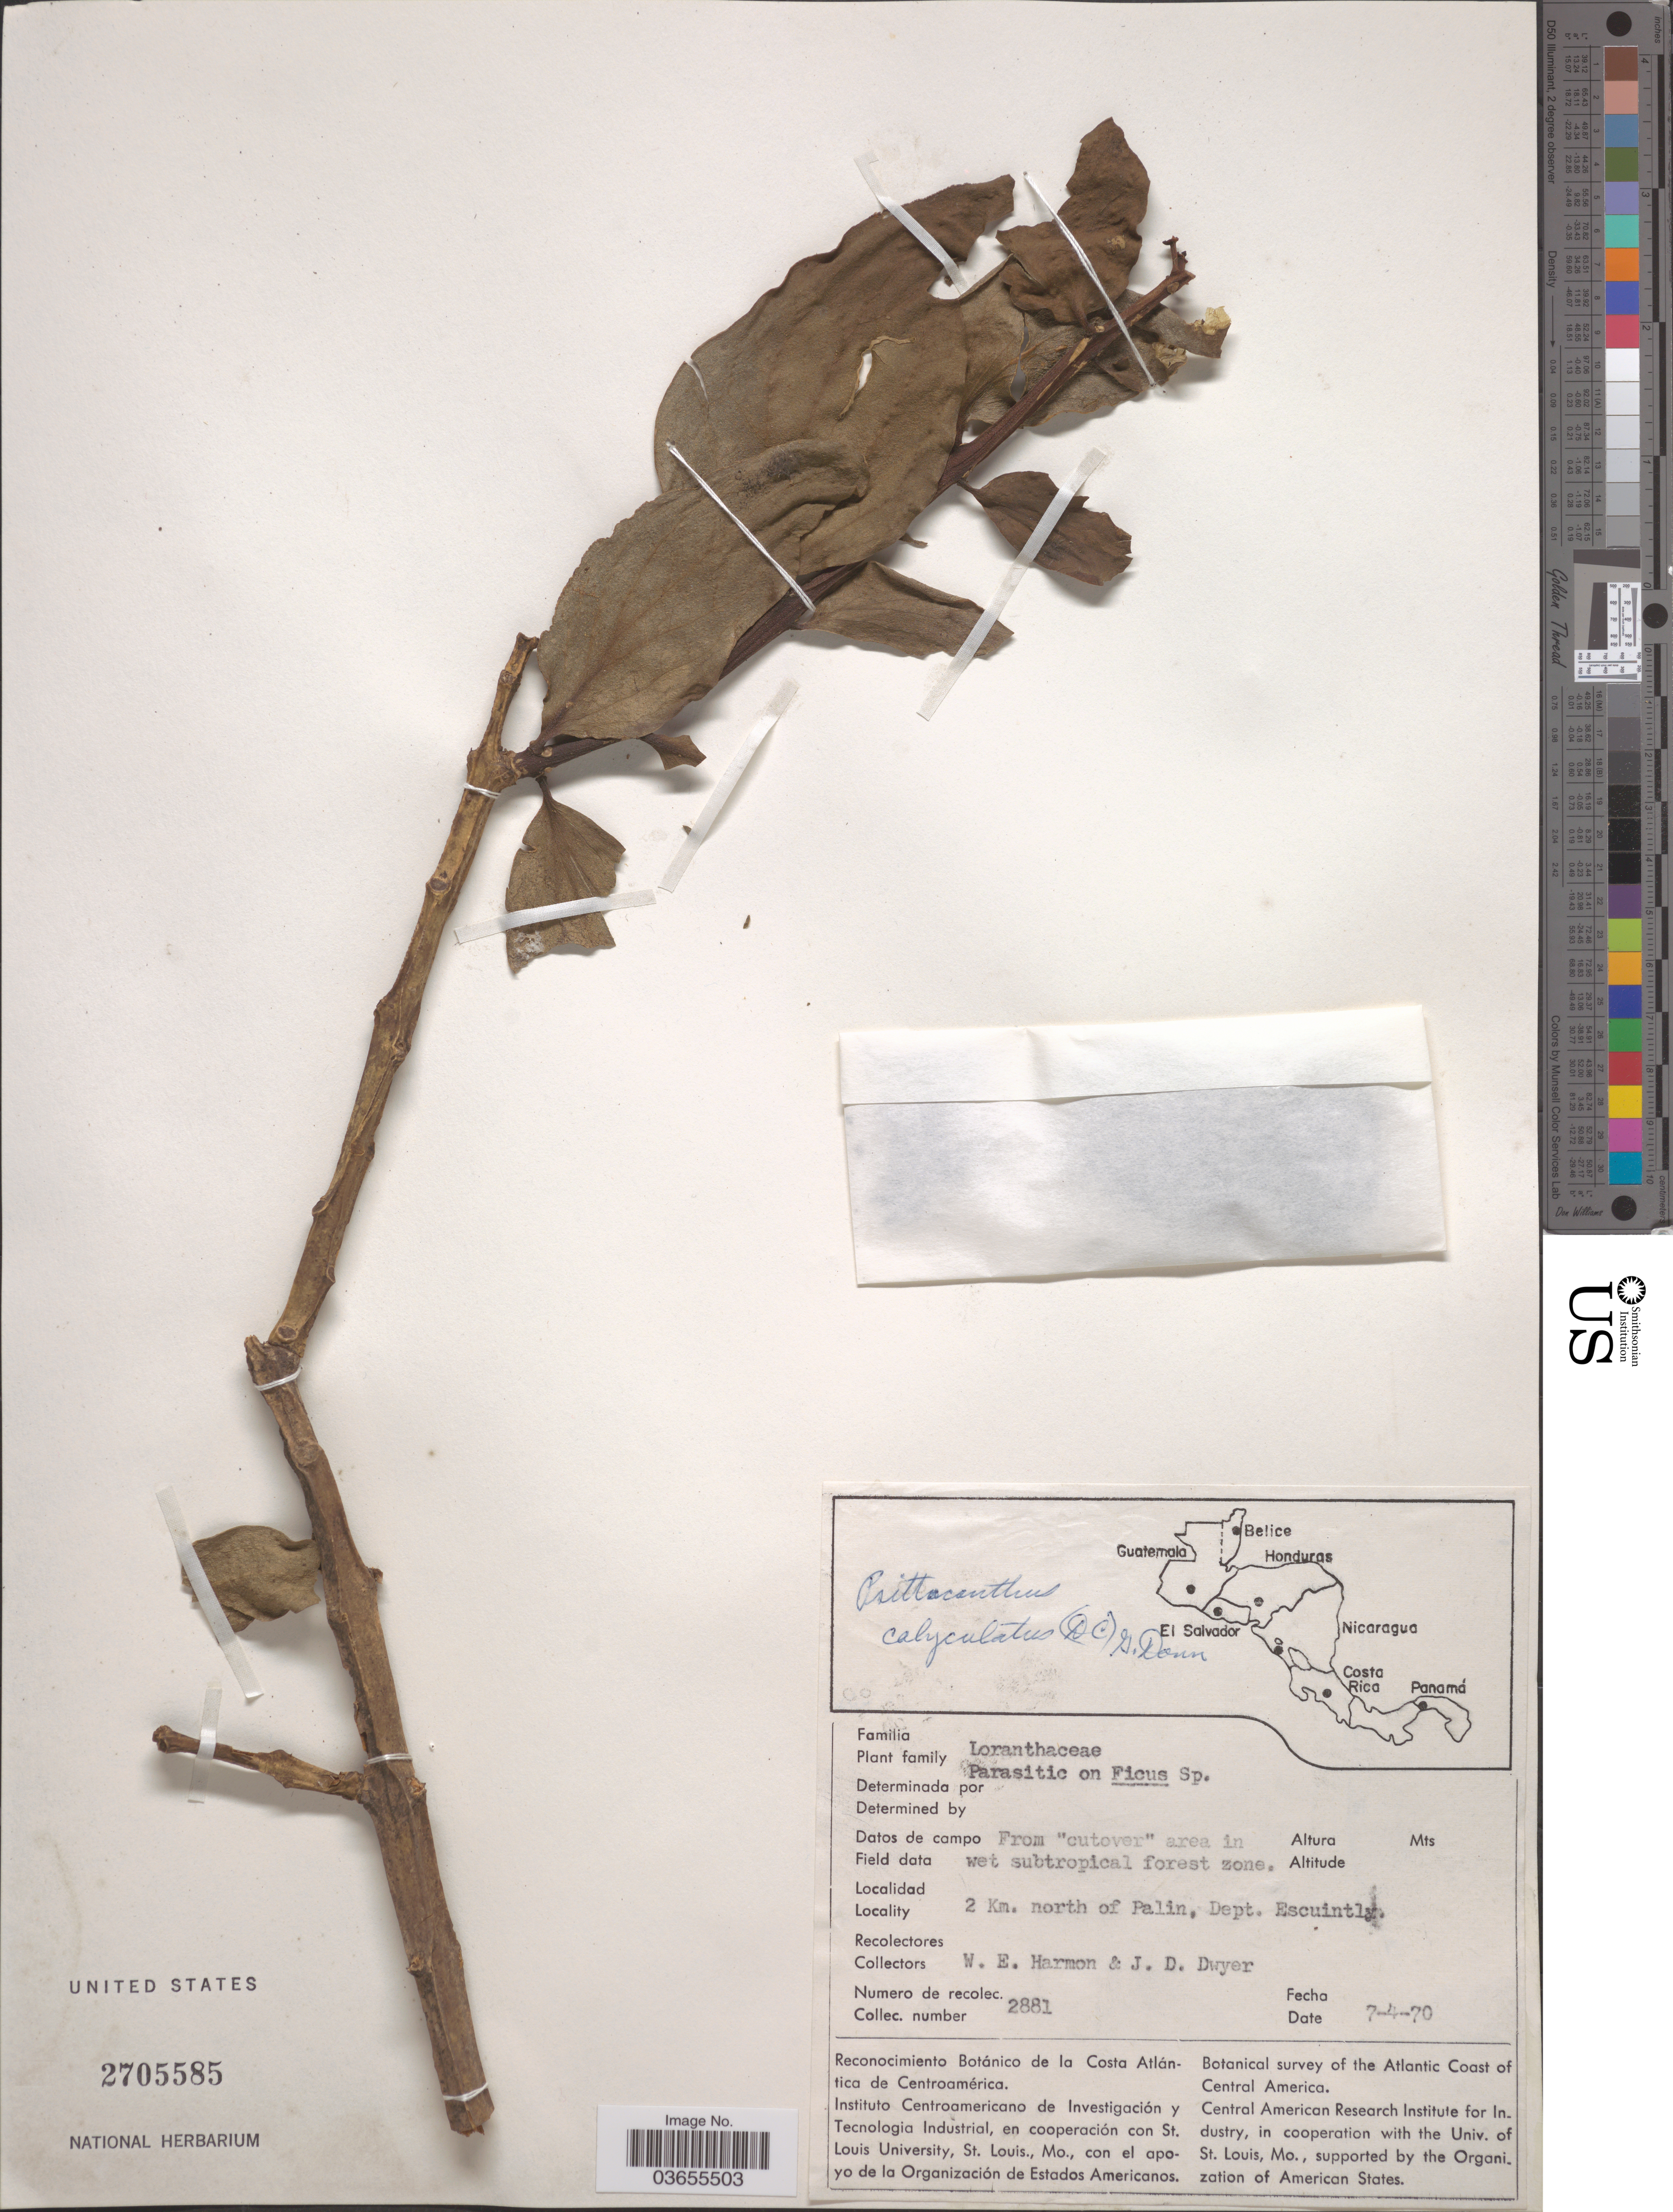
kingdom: Plantae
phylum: Tracheophyta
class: Magnoliopsida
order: Santalales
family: Loranthaceae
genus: Psittacanthus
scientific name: Psittacanthus calyculatus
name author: (DC.) G. Don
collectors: J. D. Dwyer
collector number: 2881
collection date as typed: Transcribed d/m/y: 7/4/70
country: Guatemala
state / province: Escuintla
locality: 2 Km. north of Palin, Dept. Escuintla.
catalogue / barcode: US 2705585